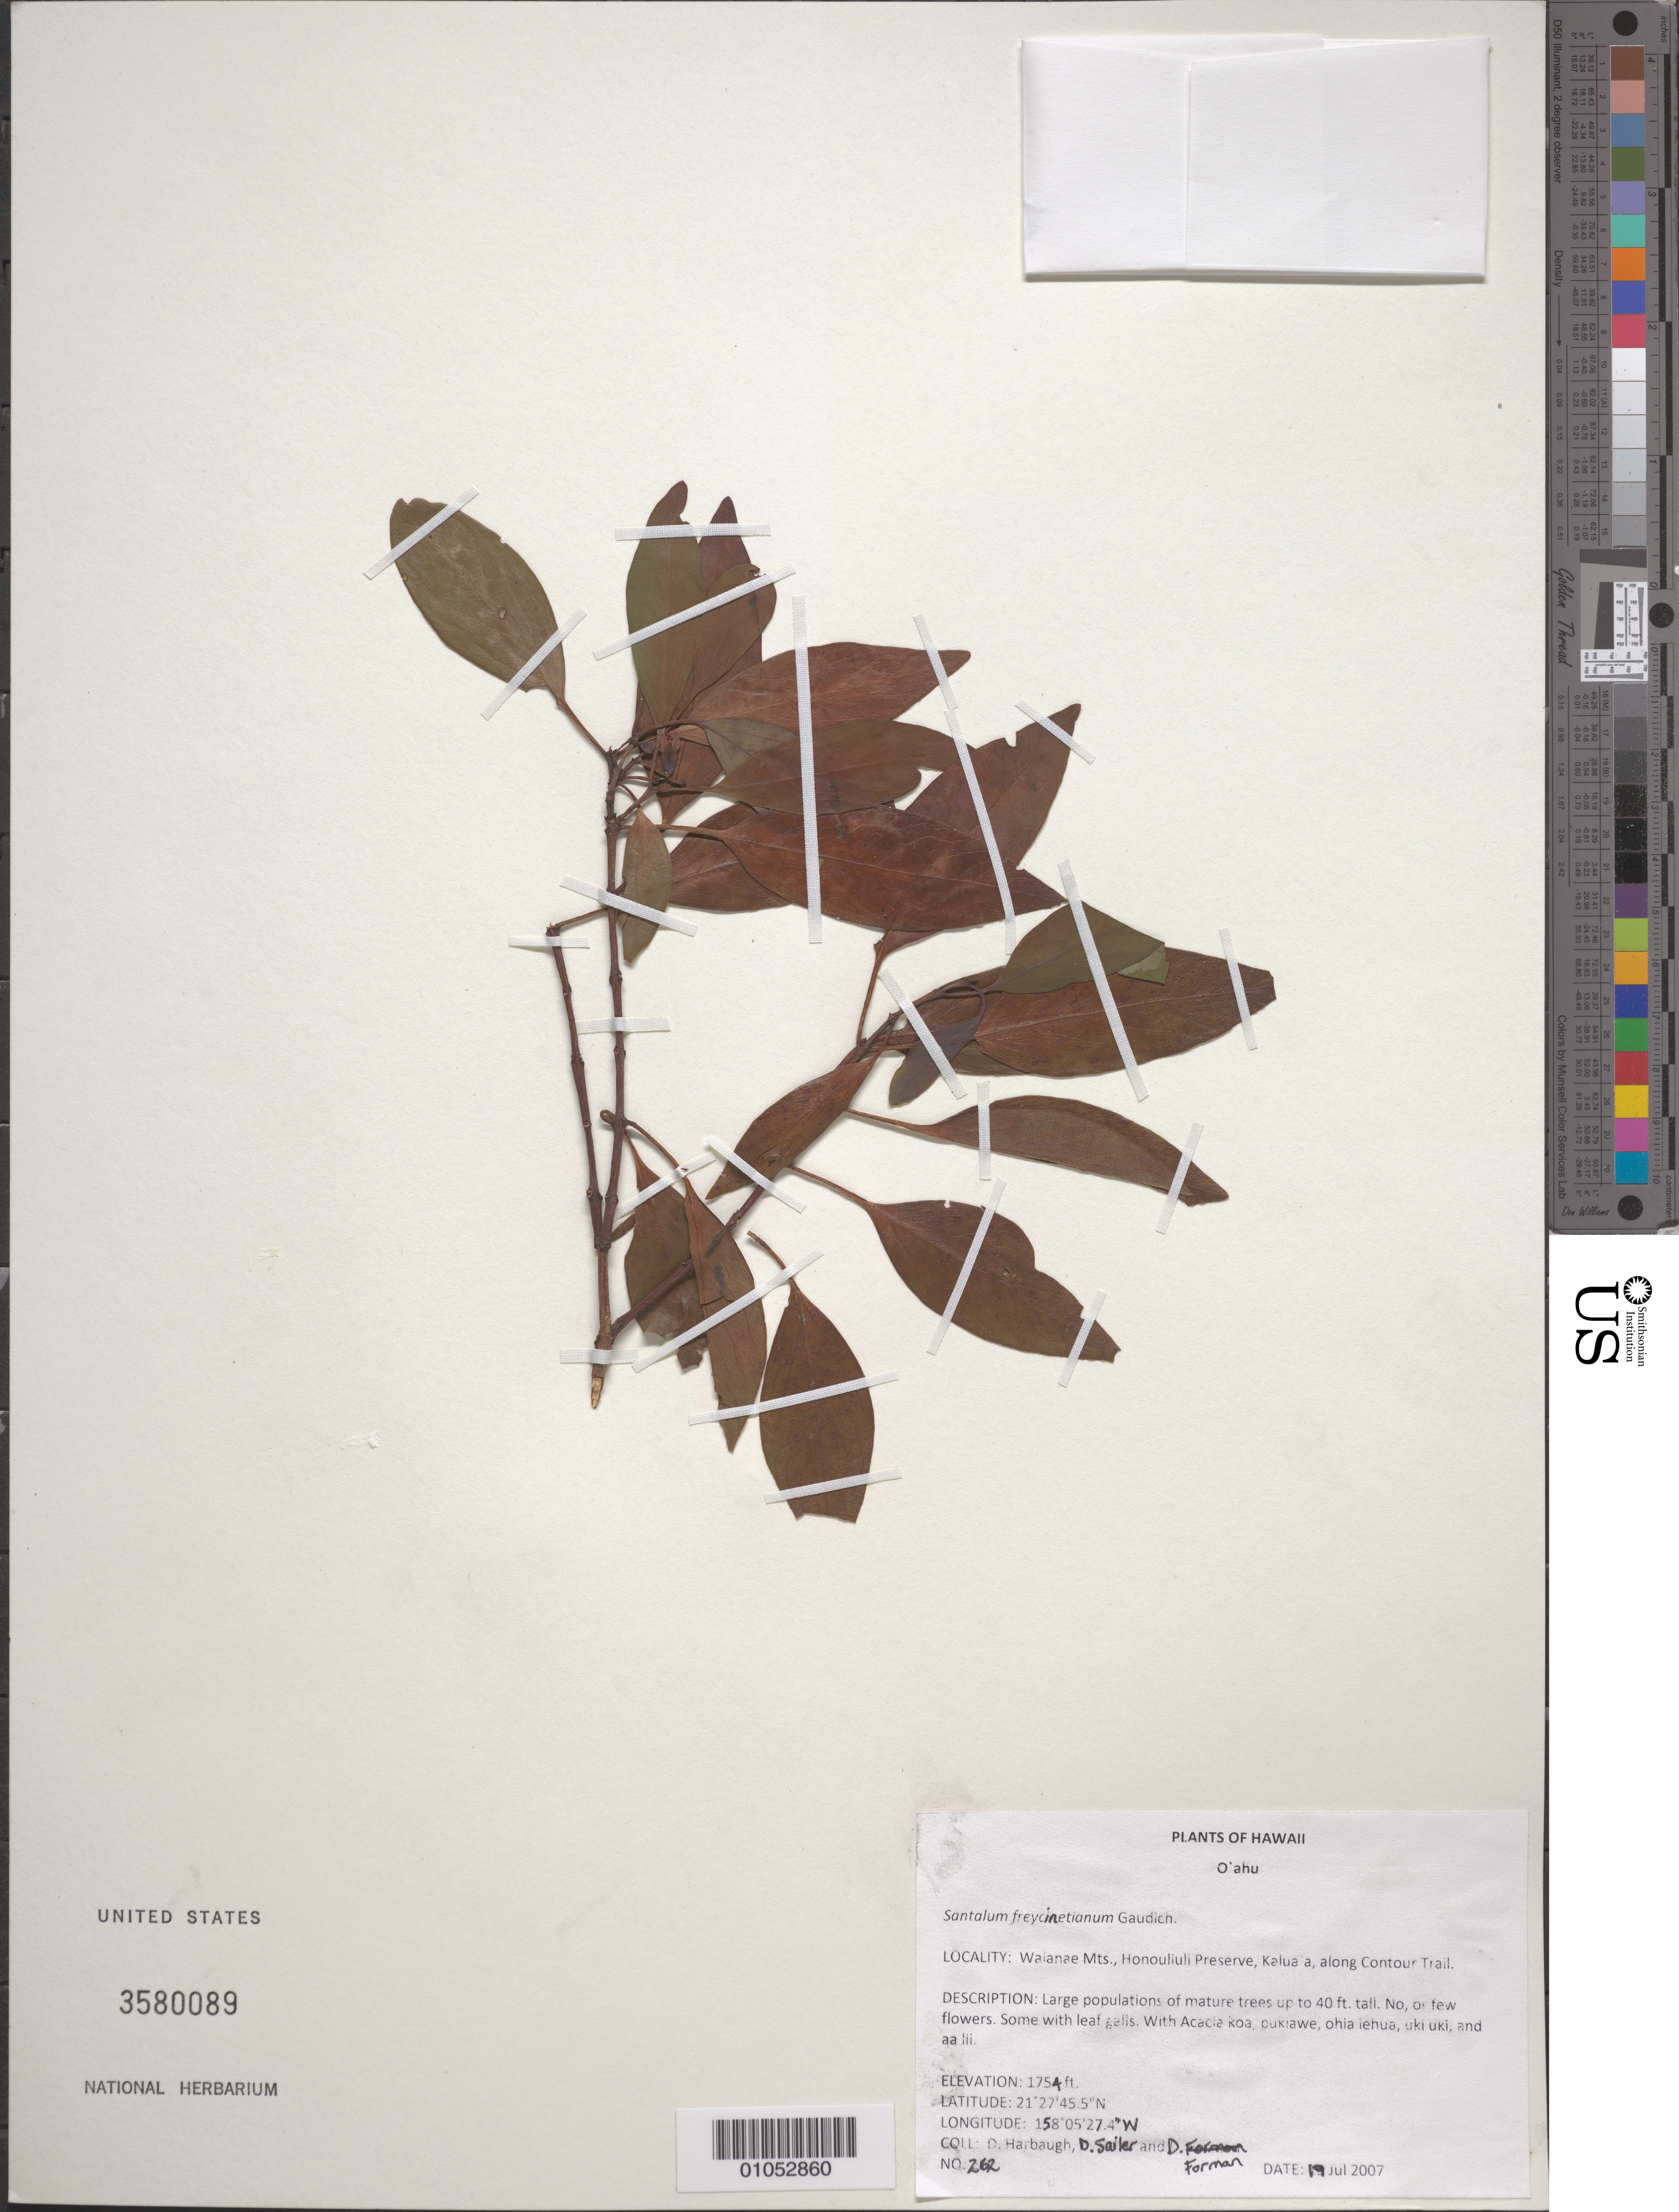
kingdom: Plantae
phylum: Tracheophyta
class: Magnoliopsida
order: Santalales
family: Santalaceae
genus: Santalum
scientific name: Santalum freycinetianum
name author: Gaudich.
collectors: D. Harbaugh, D. Sailer & D. Forman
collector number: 262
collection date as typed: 19 Jul 2007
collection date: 2007-07-19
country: United States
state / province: Hawaii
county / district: Honolulu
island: Oahu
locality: Waianae Mts., Honouliuli Preserve, Kaluaa, along Contour Trail.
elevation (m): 535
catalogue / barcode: US 3580089